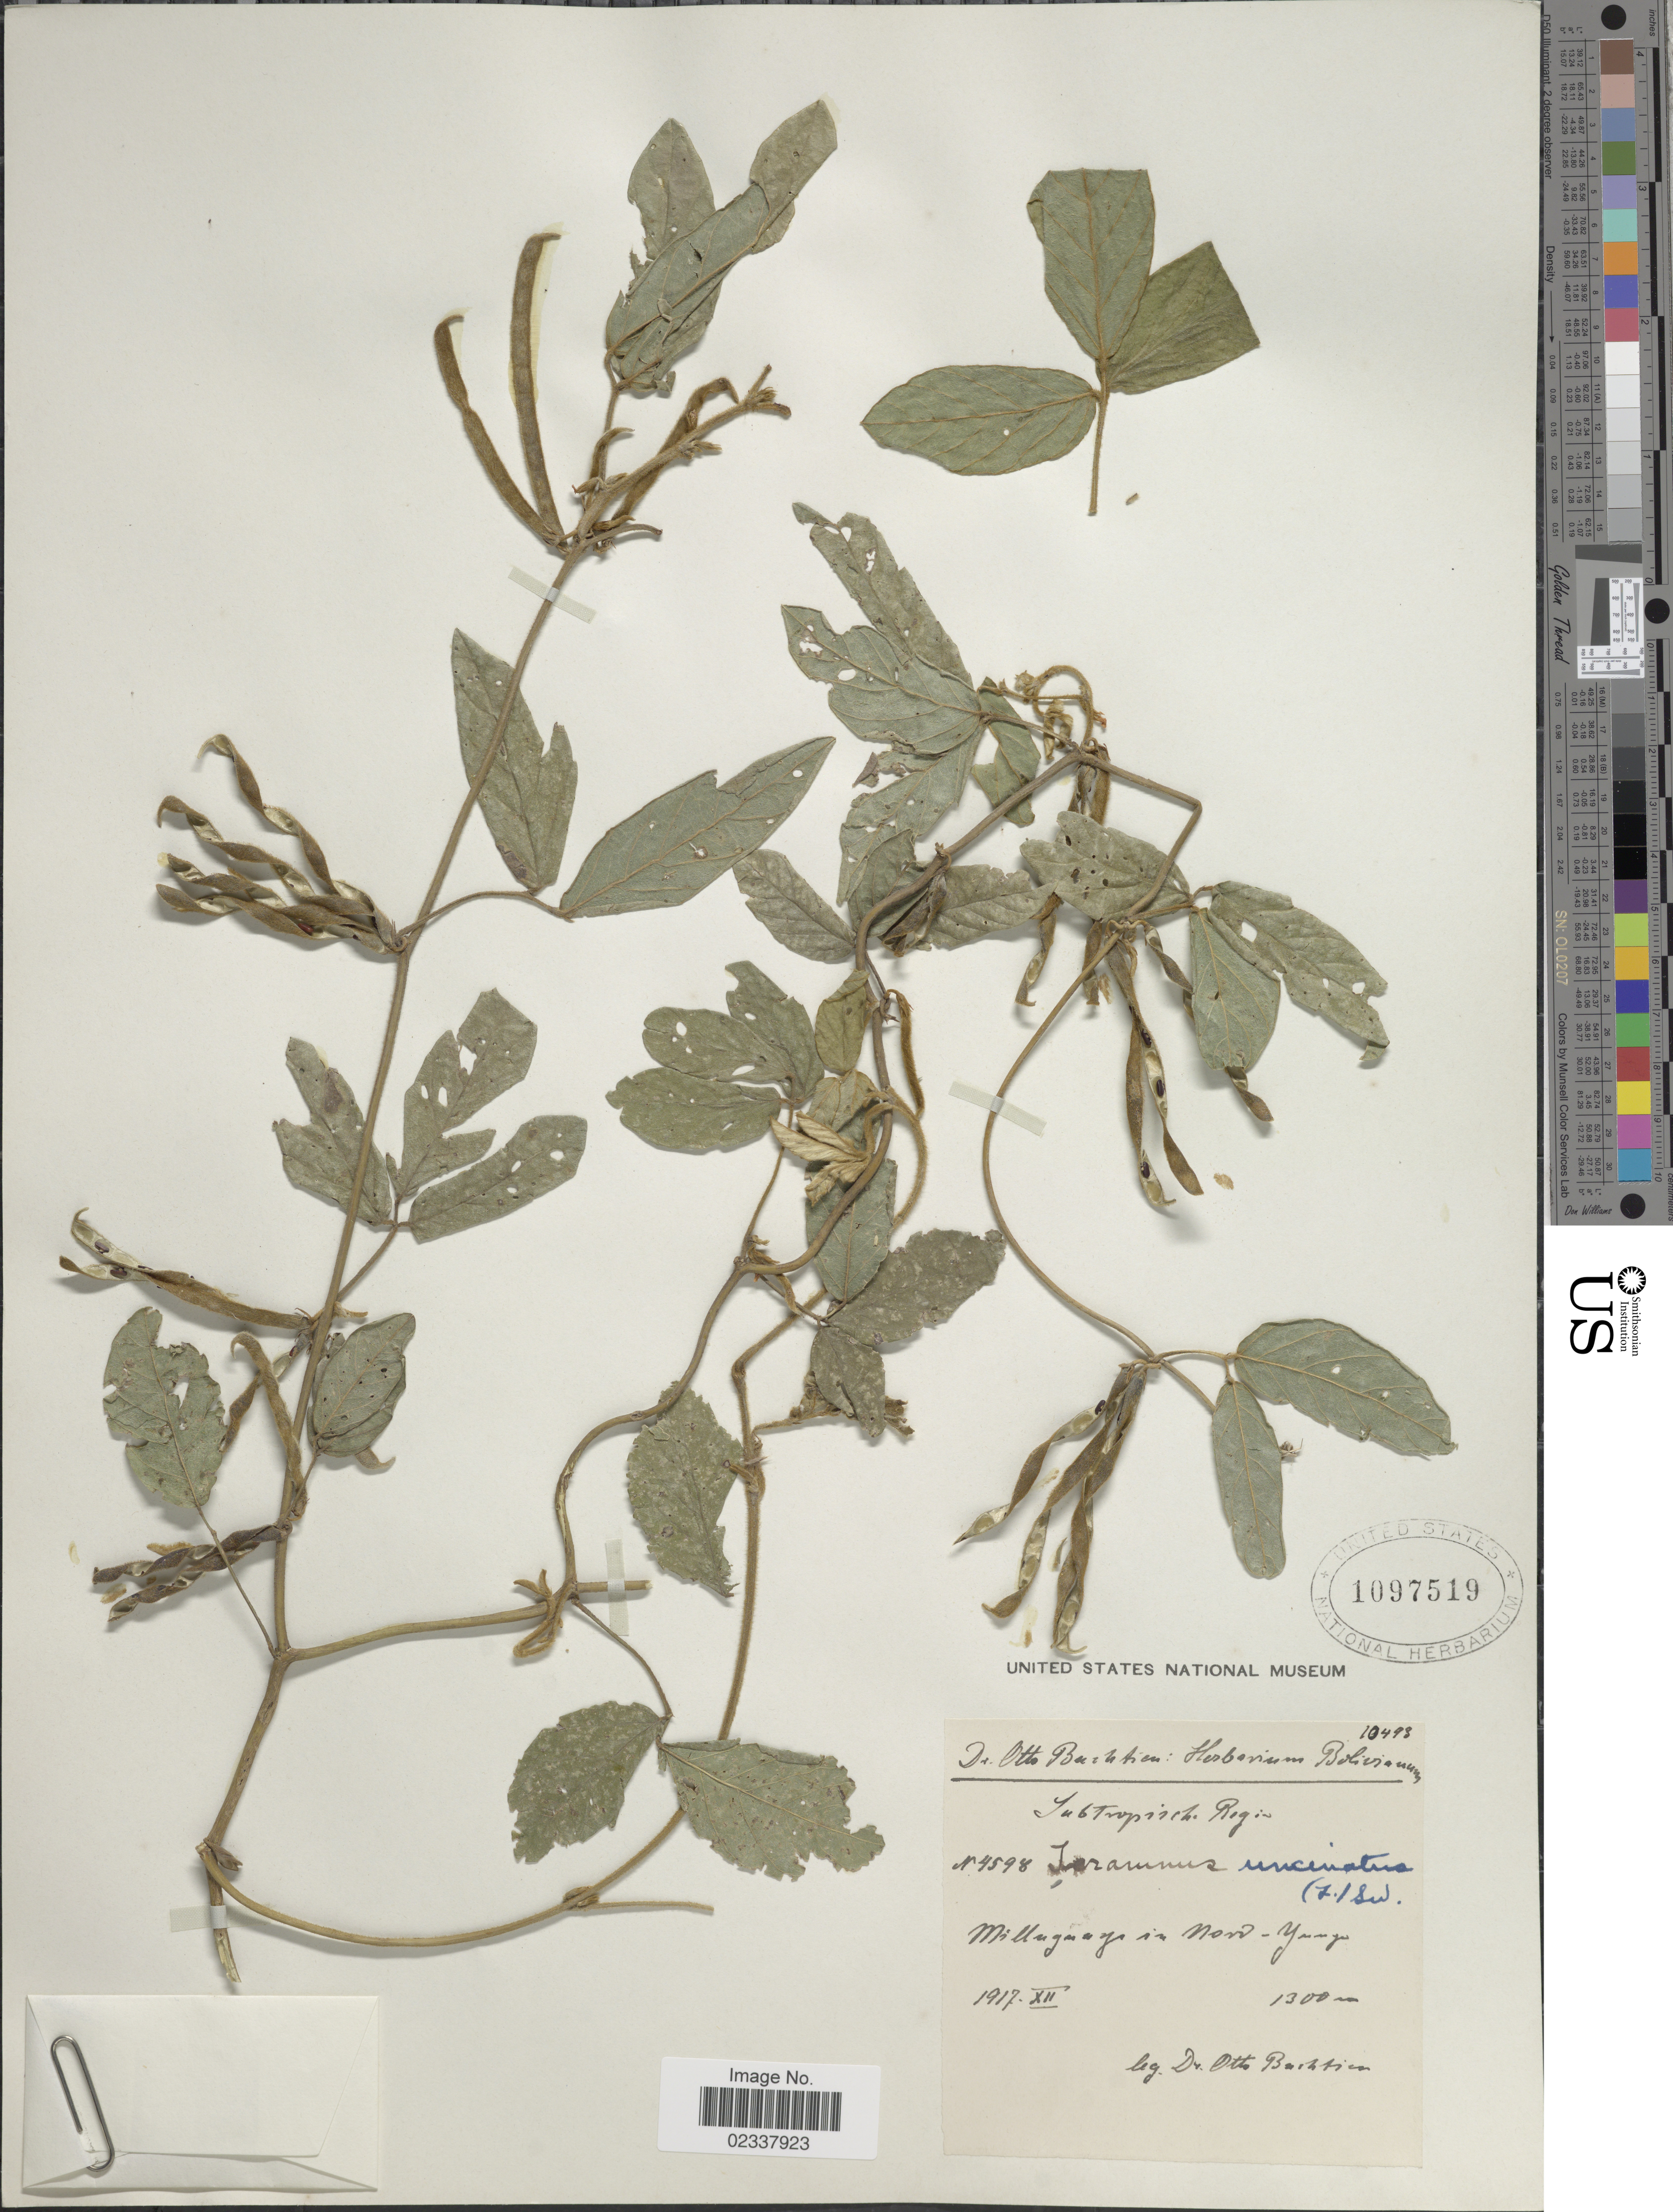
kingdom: Plantae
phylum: Tracheophyta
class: Magnoliopsida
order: Fabales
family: Fabaceae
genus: Teramnus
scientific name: Teramnus uncinatus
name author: (L.) Sw.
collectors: O. Buchtien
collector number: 4598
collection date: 1917-12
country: Bolivia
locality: Milluguaya in Nord-Yungas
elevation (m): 1300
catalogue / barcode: US 1097519